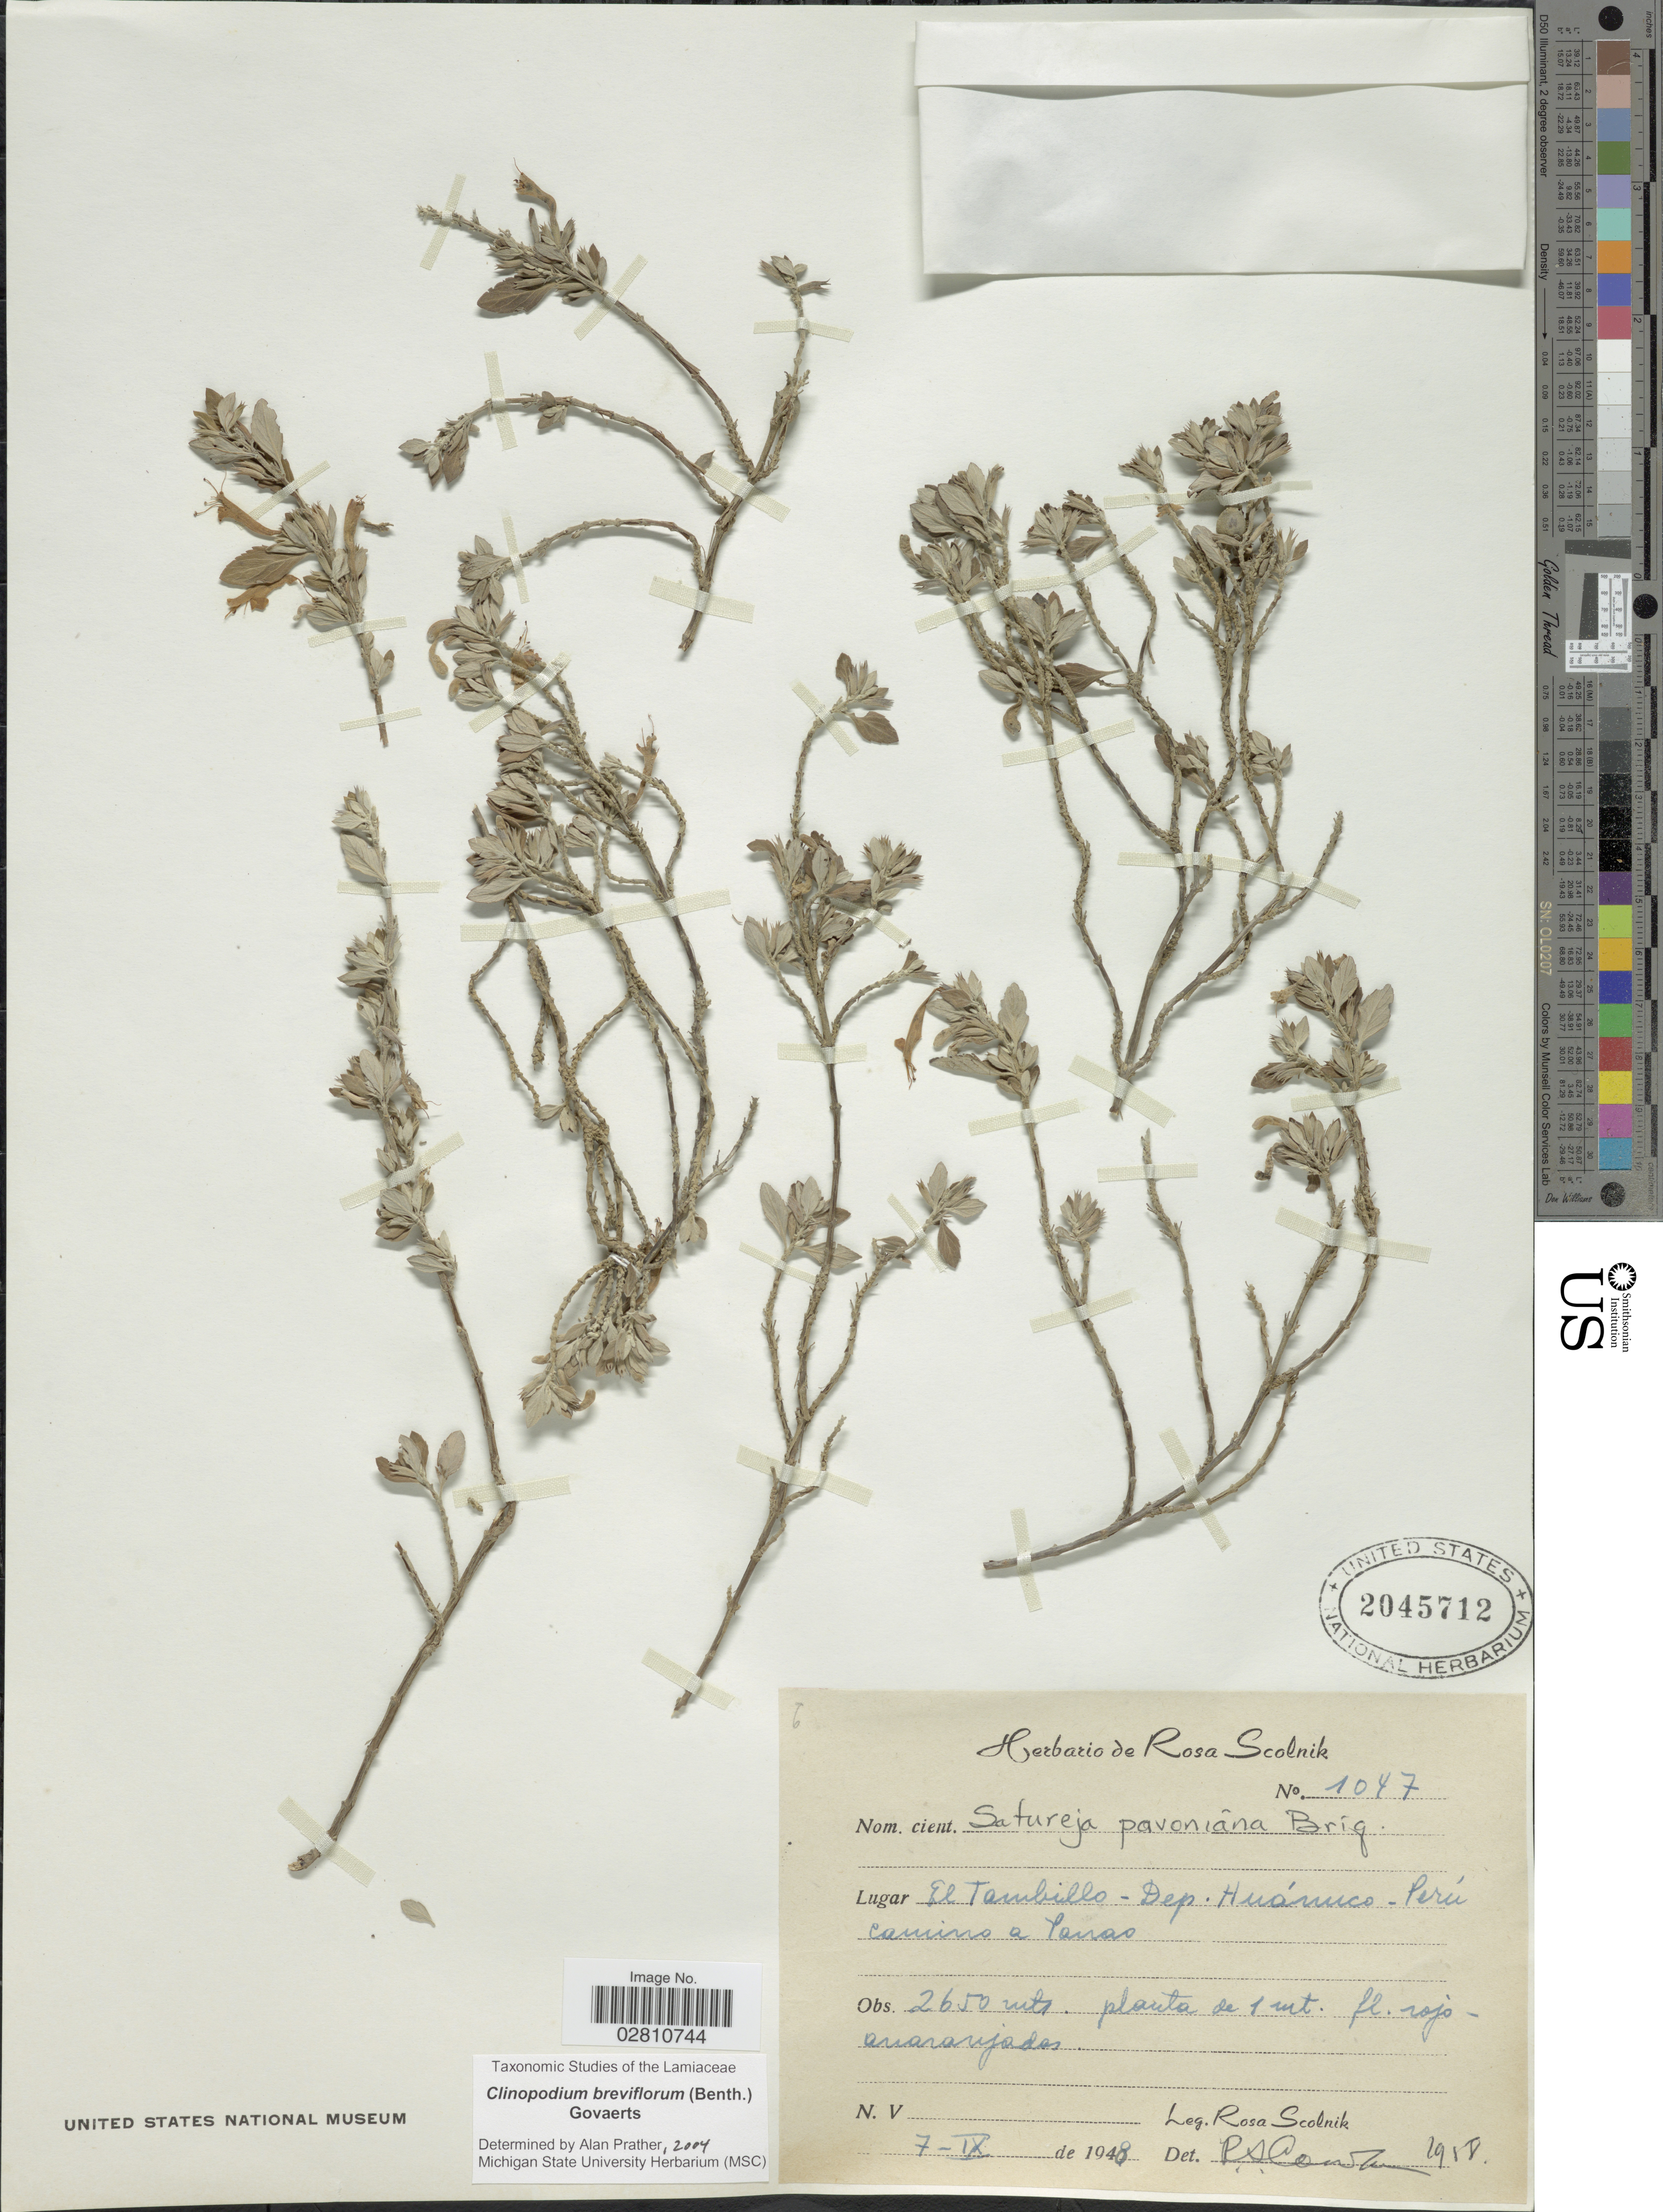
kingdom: Plantae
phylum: Tracheophyta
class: Magnoliopsida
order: Lamiales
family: Lamiaceae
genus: Clinopodium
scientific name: Clinopodium breviflorum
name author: (Benth.) Govaerts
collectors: R. Scolnik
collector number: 1047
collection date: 1948-09-07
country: Peru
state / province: Huánuco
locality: El Tambillo - Dep. Huánuco - Peru, camino a Panao.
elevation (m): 2650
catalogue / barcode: US 2045712